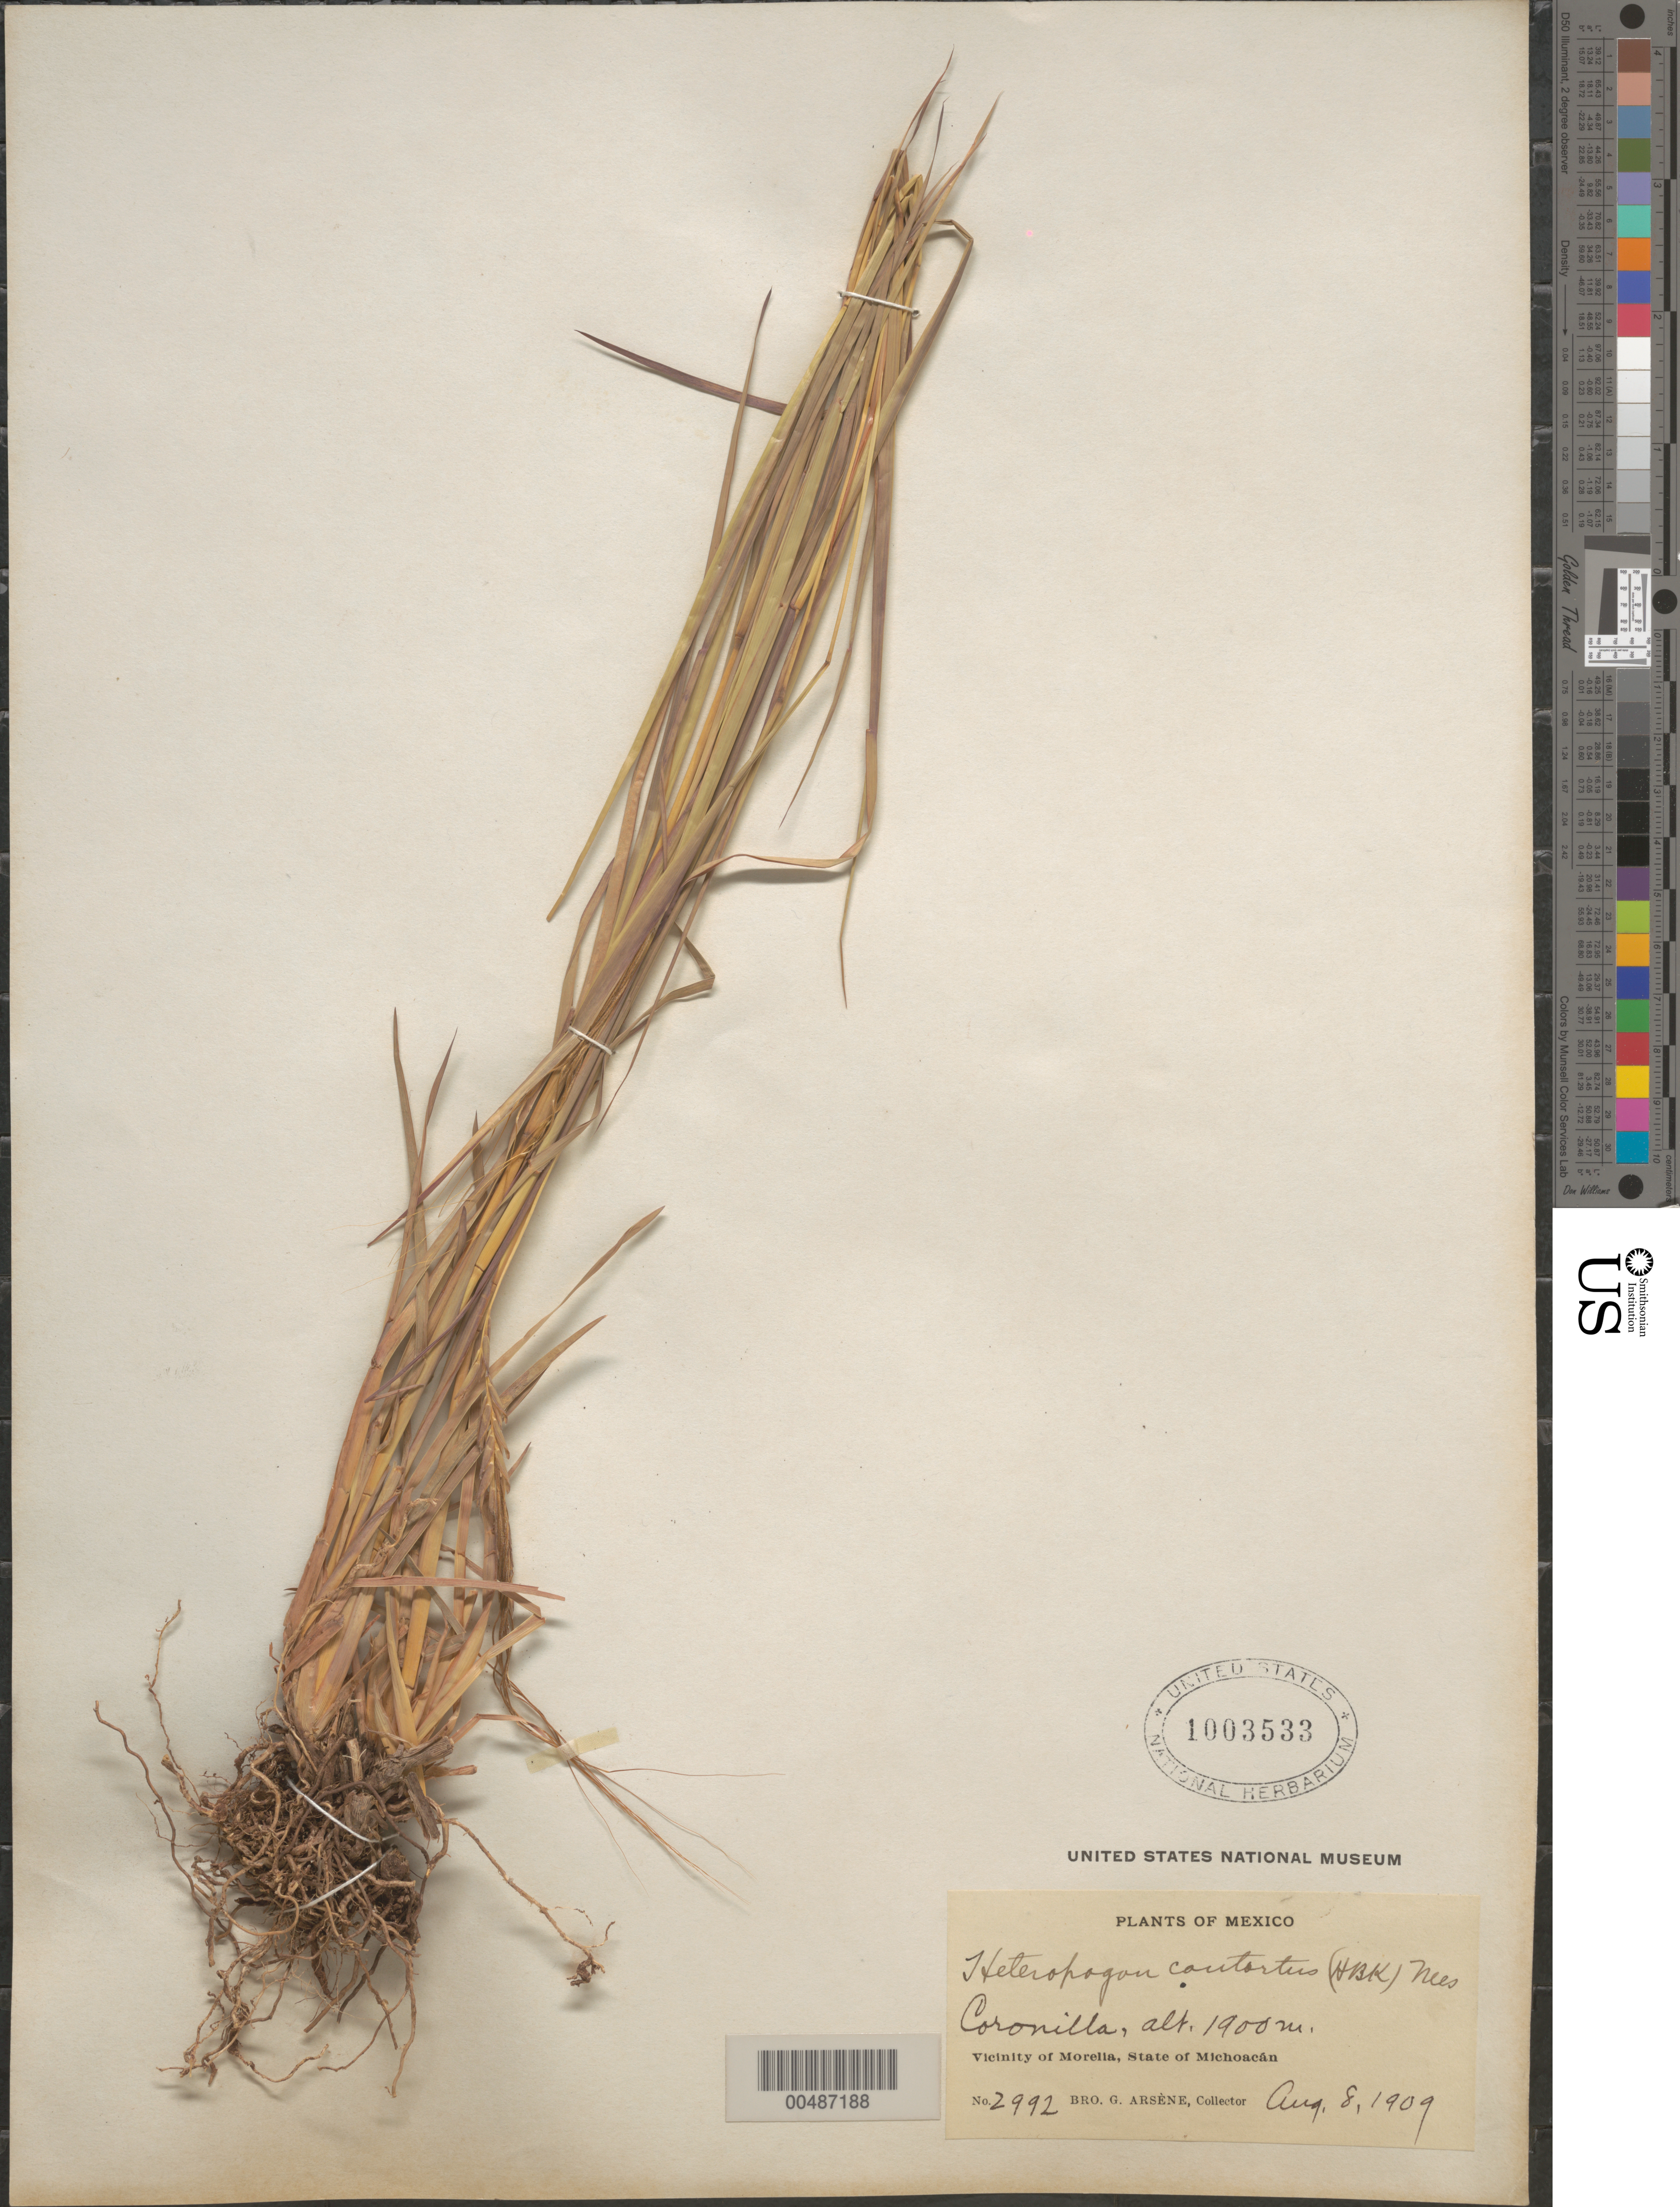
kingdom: Plantae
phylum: Tracheophyta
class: Liliopsida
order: Poales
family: Poaceae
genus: Heteropogon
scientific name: Heteropogon contortus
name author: (L.) P. Beauv. ex Roem. & Schult.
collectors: Bro. G. Arsène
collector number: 2992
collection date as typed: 8 Aug 1909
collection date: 1909-08-08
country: Mexico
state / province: Michoacán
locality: Coronilla, vicinity of Morelia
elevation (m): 1900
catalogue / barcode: US 1003533